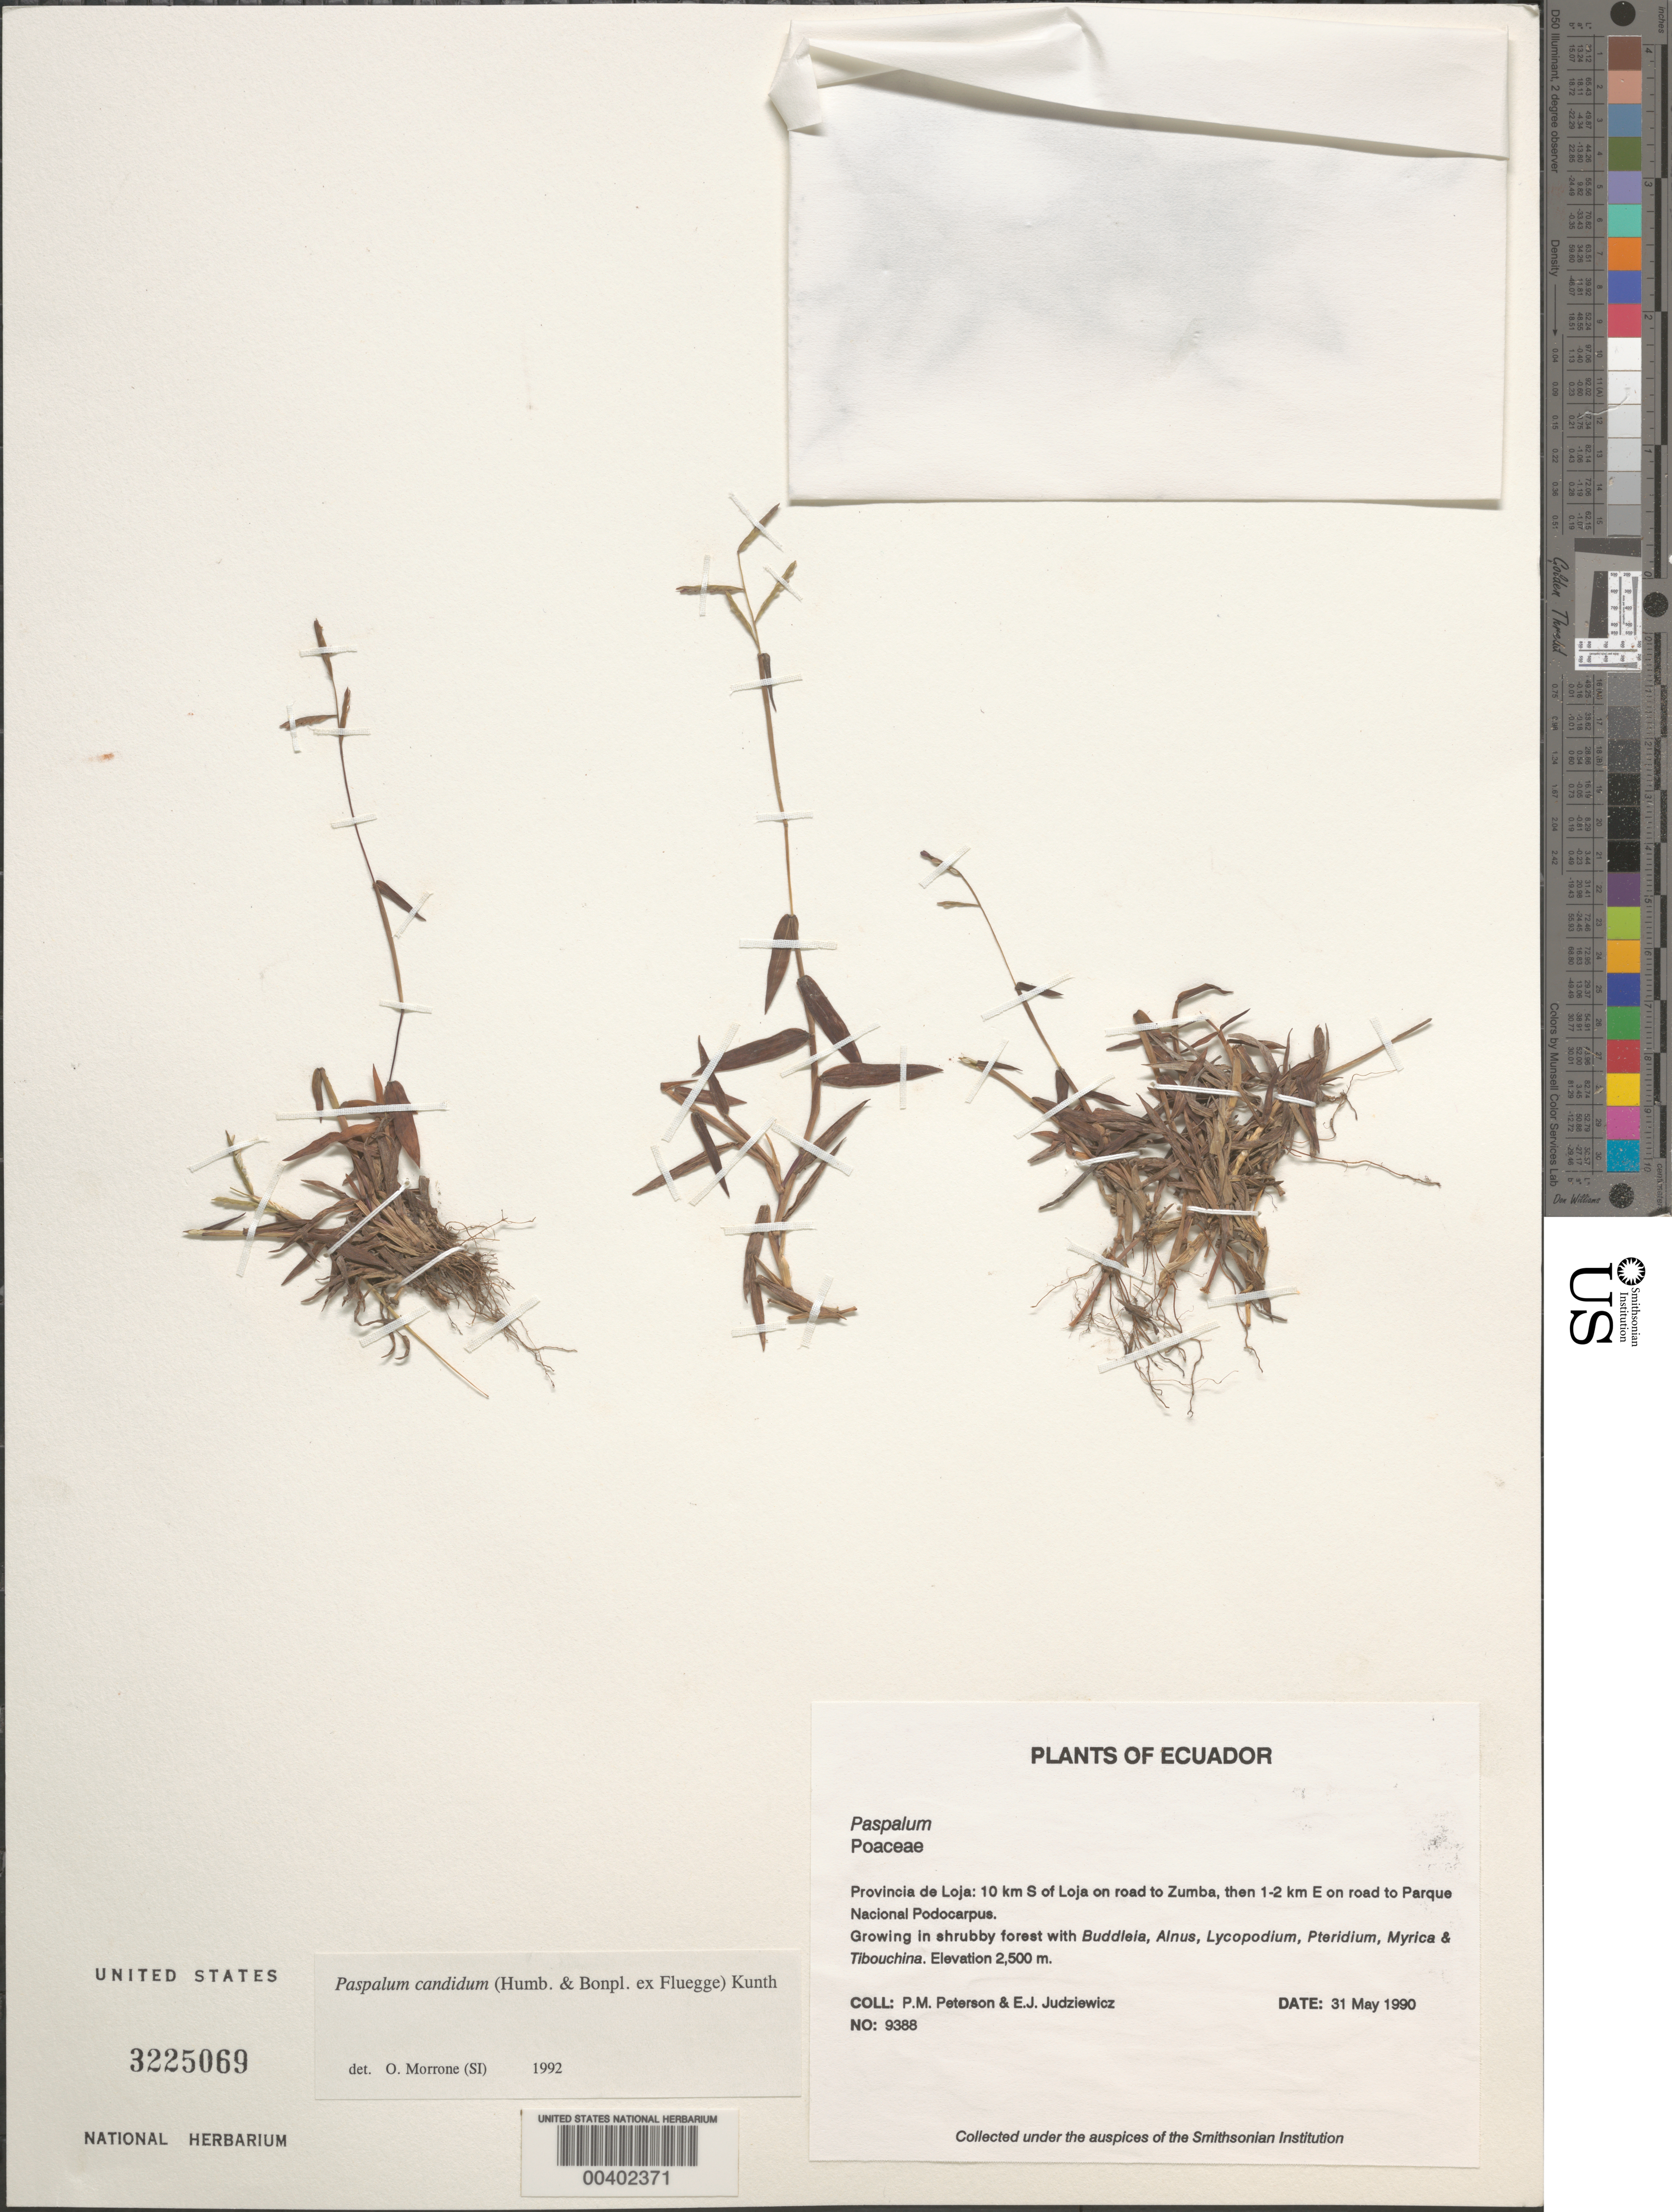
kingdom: Plantae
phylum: Tracheophyta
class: Liliopsida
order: Poales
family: Poaceae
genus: Paspalum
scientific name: Paspalum candidum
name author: (Humb. & Bonpl. ex Fleugge) Kunth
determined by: Morrone, O. N., (SI), Instituto de Botánica Darwinion (Argentina)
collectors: P. M. Peterson & E. J. Judziewicz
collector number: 09388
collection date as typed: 31 May 1990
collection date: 1990-05-31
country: Ecuador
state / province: Loja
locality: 10 km S of Loja on road to Zumba, then 1-2 km E on road to Parque Nacional Podocarpus.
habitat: Growing in shrubby forest with Buddleia, Alnus, Lycopodium, Pteridium, Myrica & Tibouchina.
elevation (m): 2500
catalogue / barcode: US 3225069